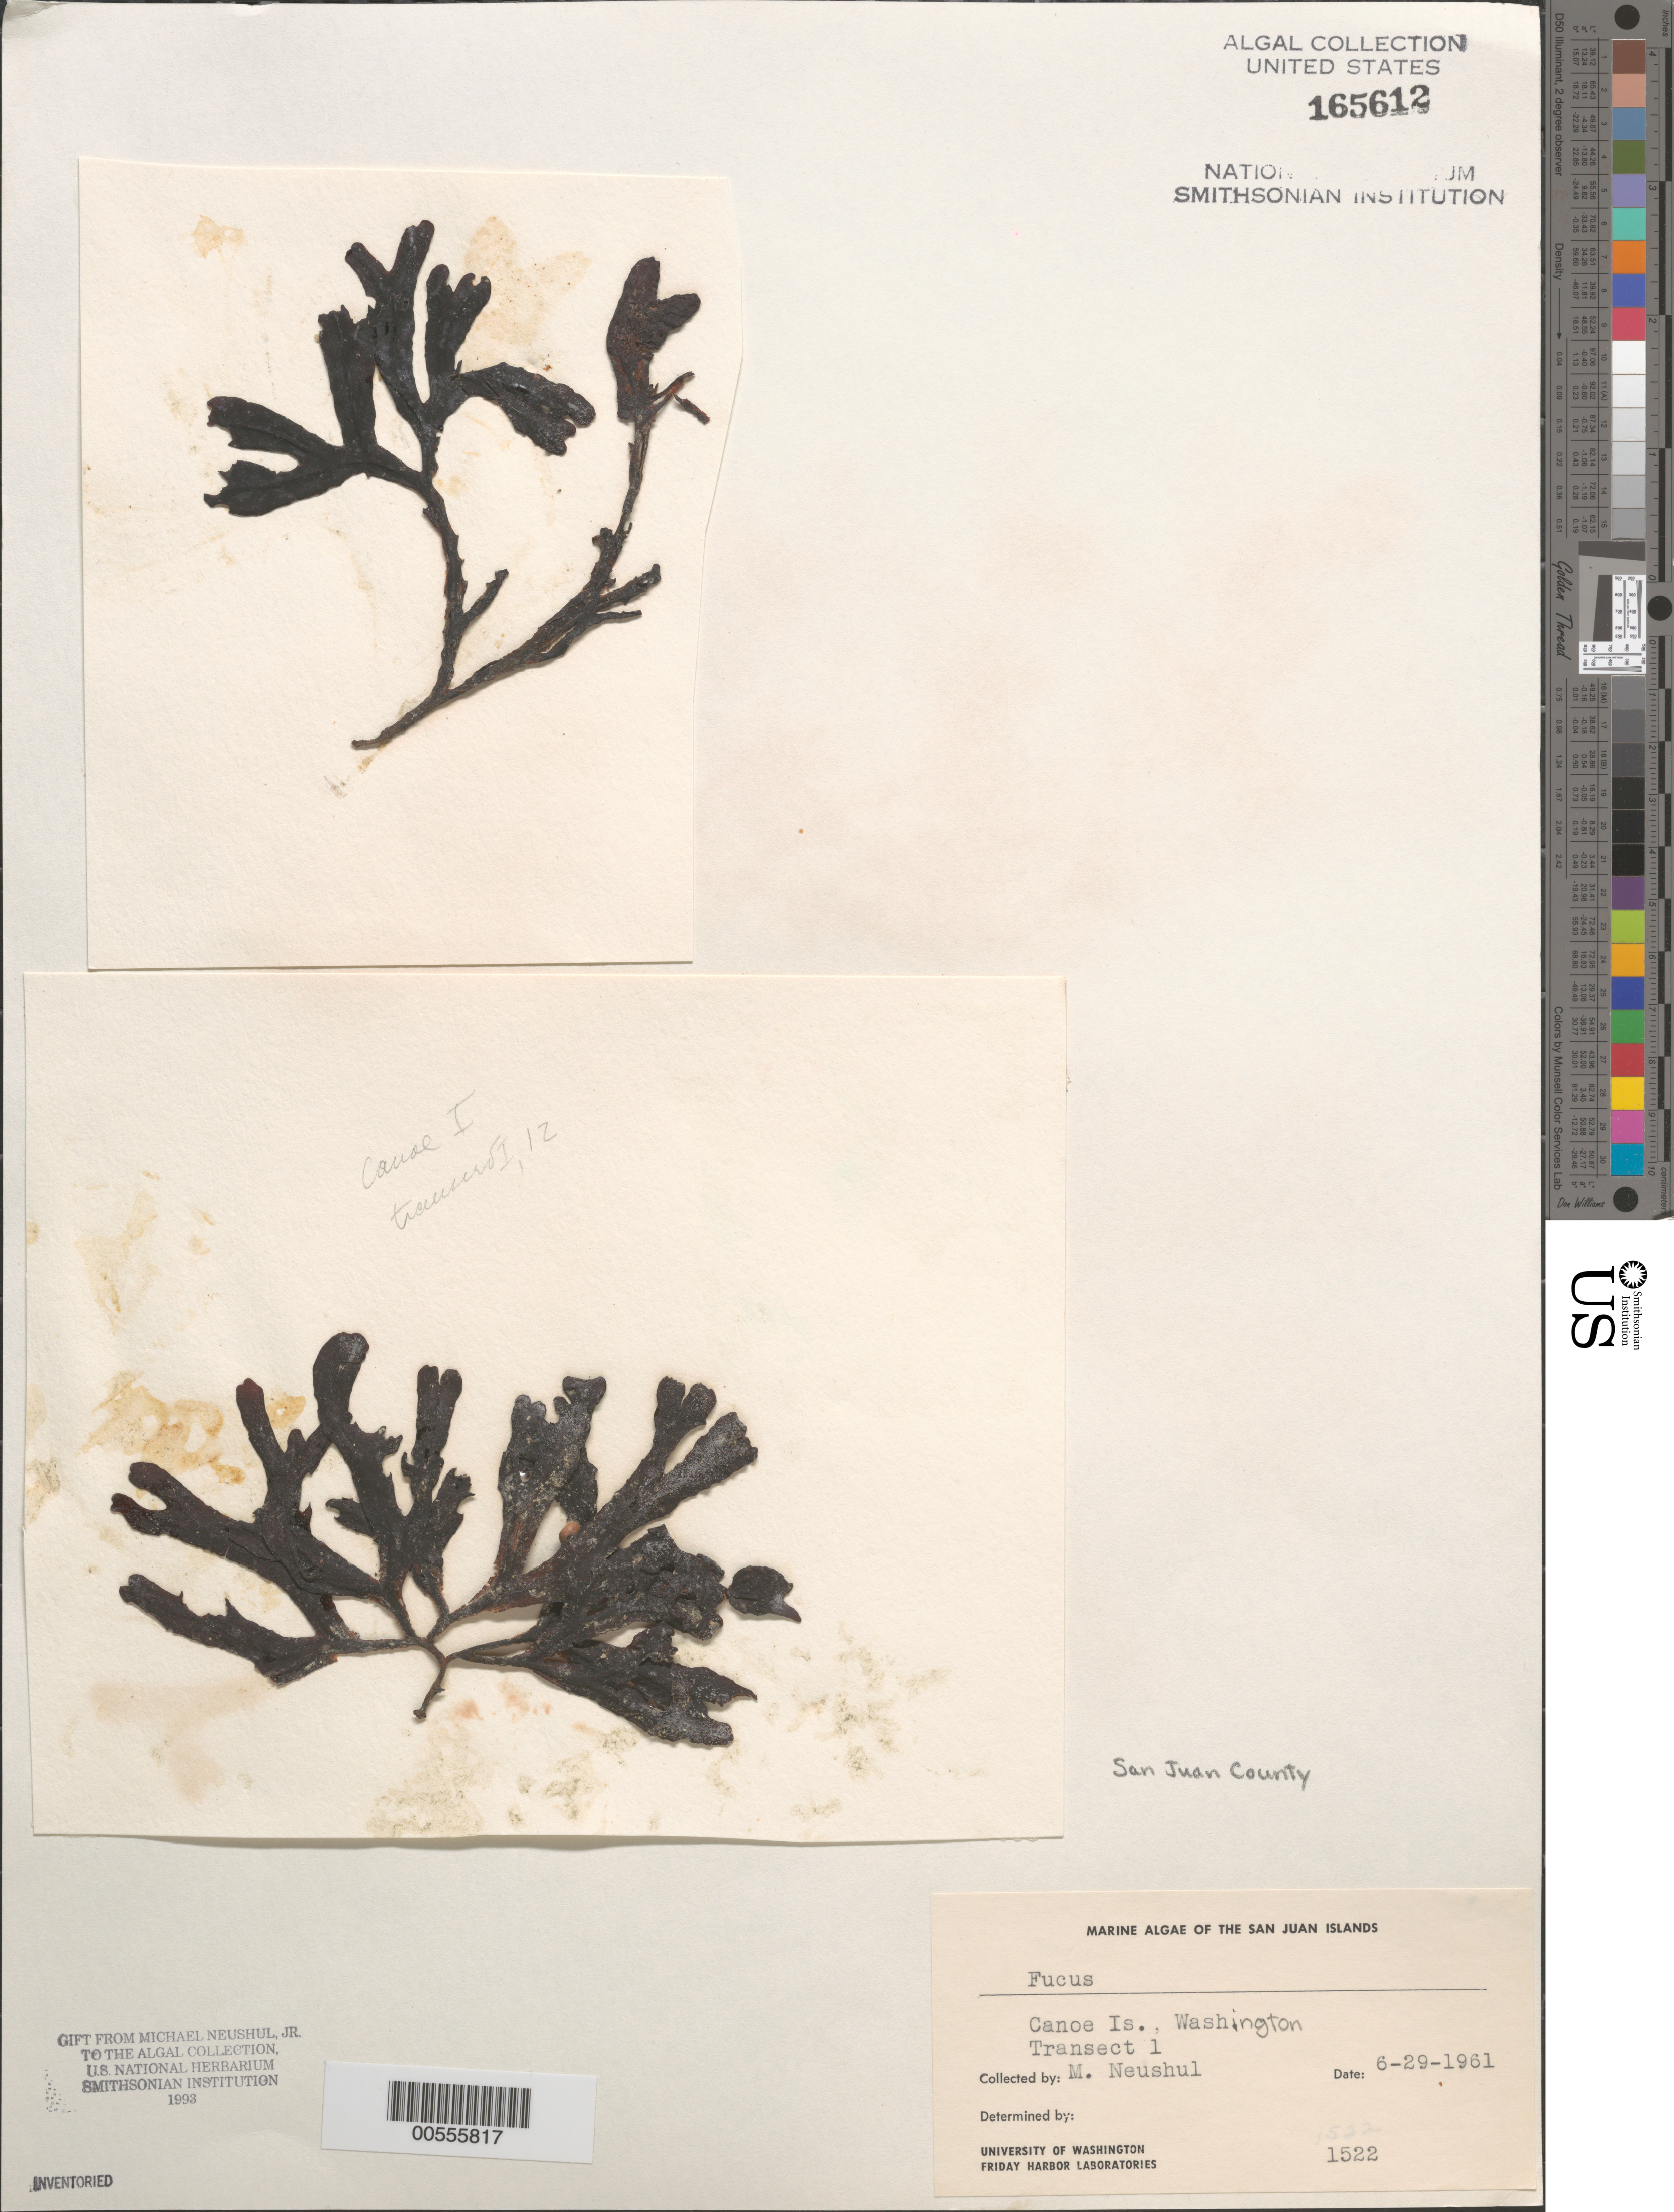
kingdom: Chromista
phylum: Ochrophyta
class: Phaeophyceae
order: Fucales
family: Fucaceae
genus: Fucus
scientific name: Fucus sp.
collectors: M. Neushul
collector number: Neushul 1522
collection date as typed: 29 Jun 1961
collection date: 1961-06-29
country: United States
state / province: Washington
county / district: San Juan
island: Canoe Island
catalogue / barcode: US 165612